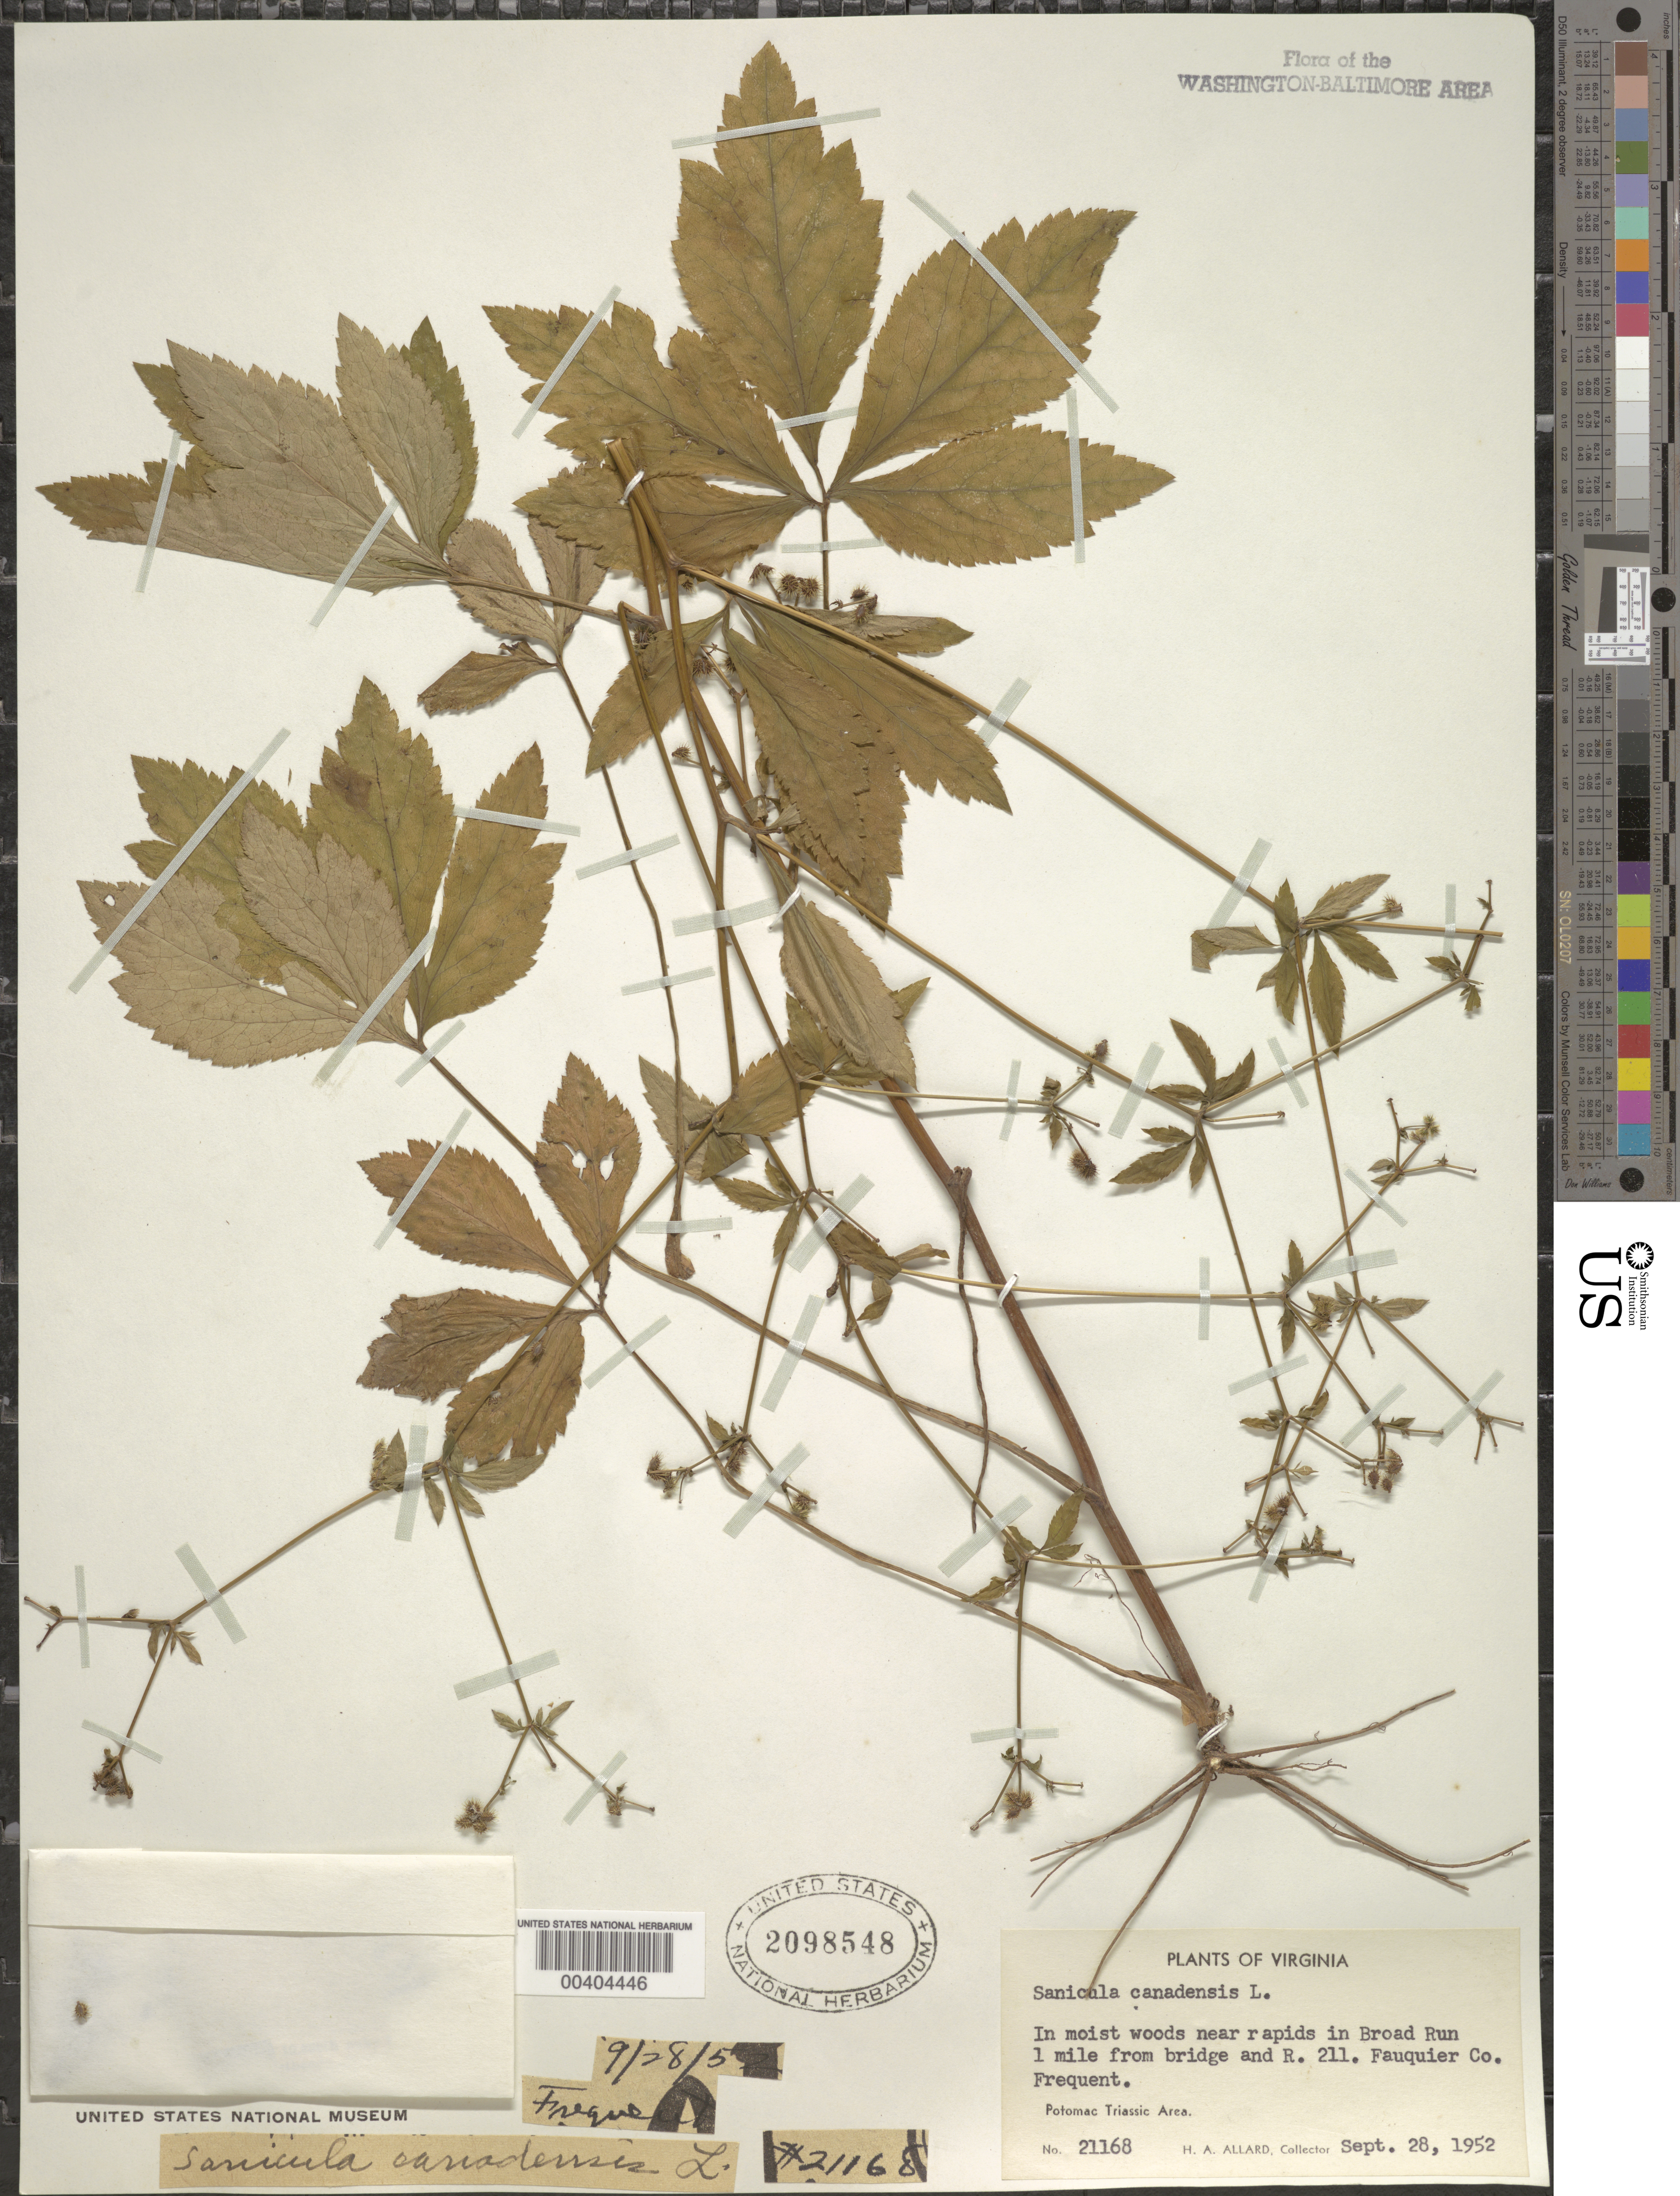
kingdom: Plantae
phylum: Tracheophyta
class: Magnoliopsida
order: Apiales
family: Apiaceae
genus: Sanicula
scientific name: Sanicula canadensis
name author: L.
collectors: H. A. Allard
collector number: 21168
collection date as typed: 28 Sep 1952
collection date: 1952-09-28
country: United States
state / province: Virginia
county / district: Fauquier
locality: Broad Run near Route 211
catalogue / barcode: US 2098548